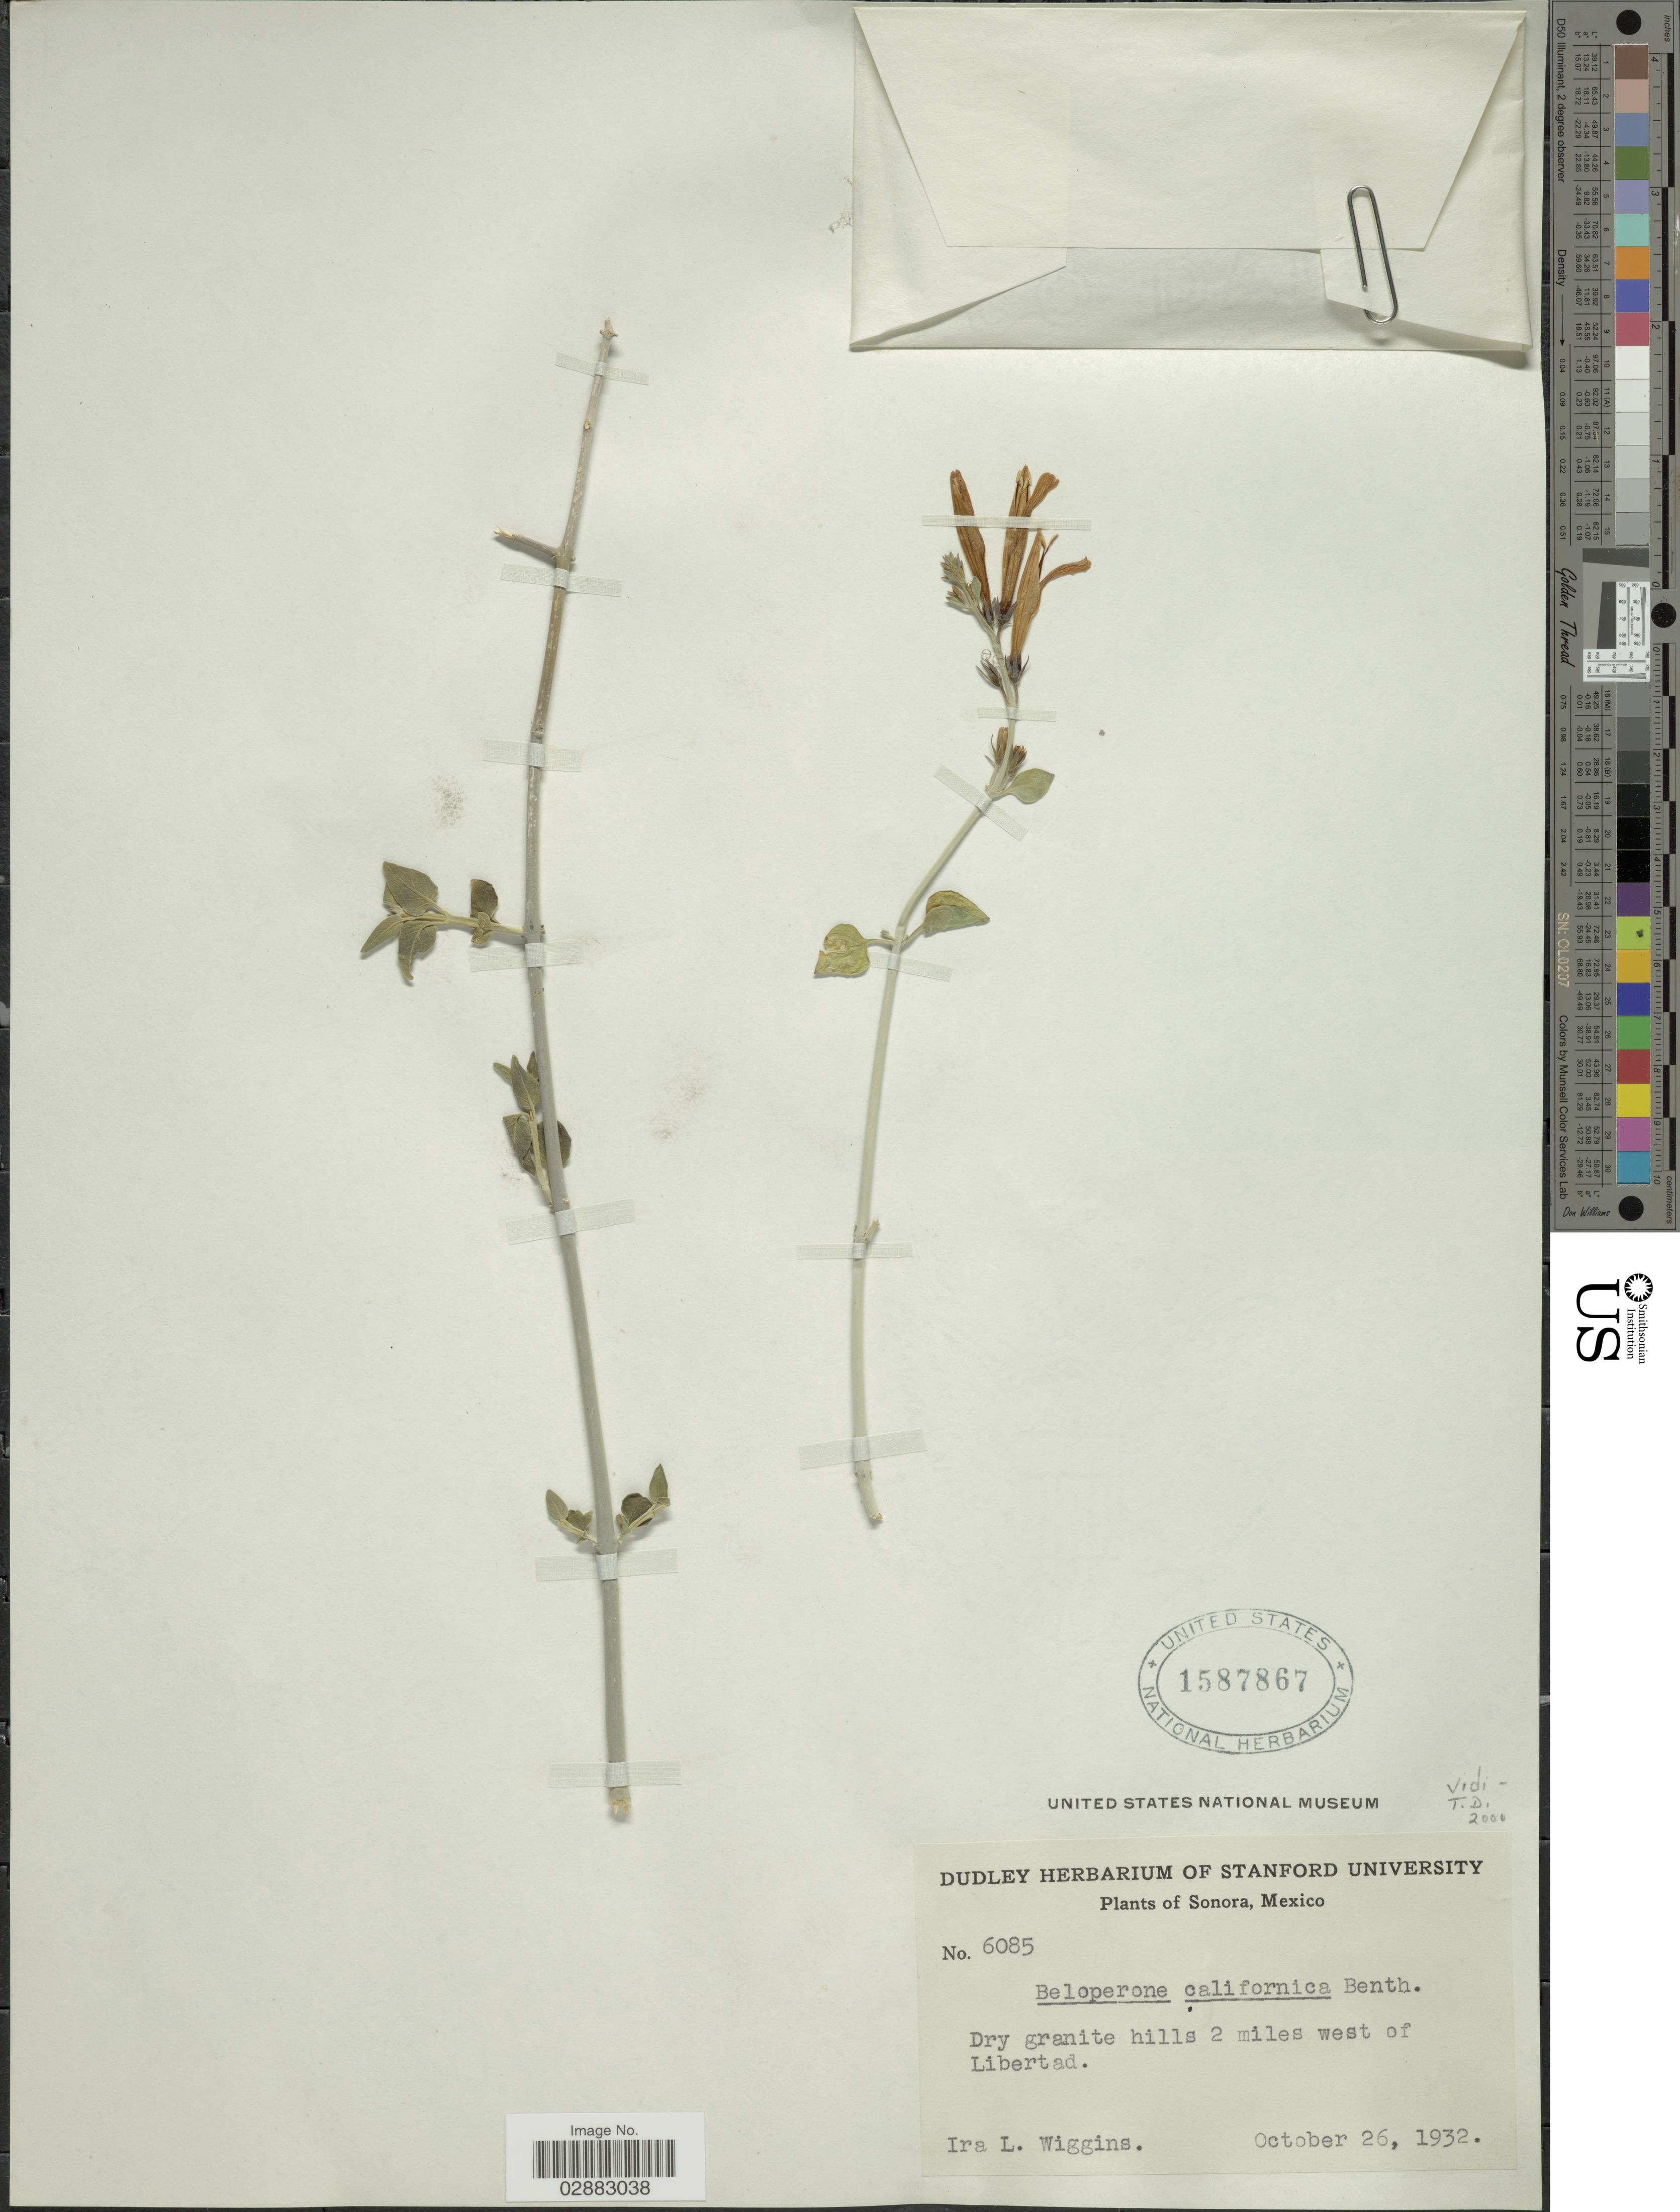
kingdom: Plantae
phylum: Tracheophyta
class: Magnoliopsida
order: Lamiales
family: Acanthaceae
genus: Beloperone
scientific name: Beloperone californica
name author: Benth.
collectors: I. L. Wiggins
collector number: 6085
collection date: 1932-10-26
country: Mexico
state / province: Sonora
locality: Dry granite hills 2 miles west of Libertad.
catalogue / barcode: US 1587867